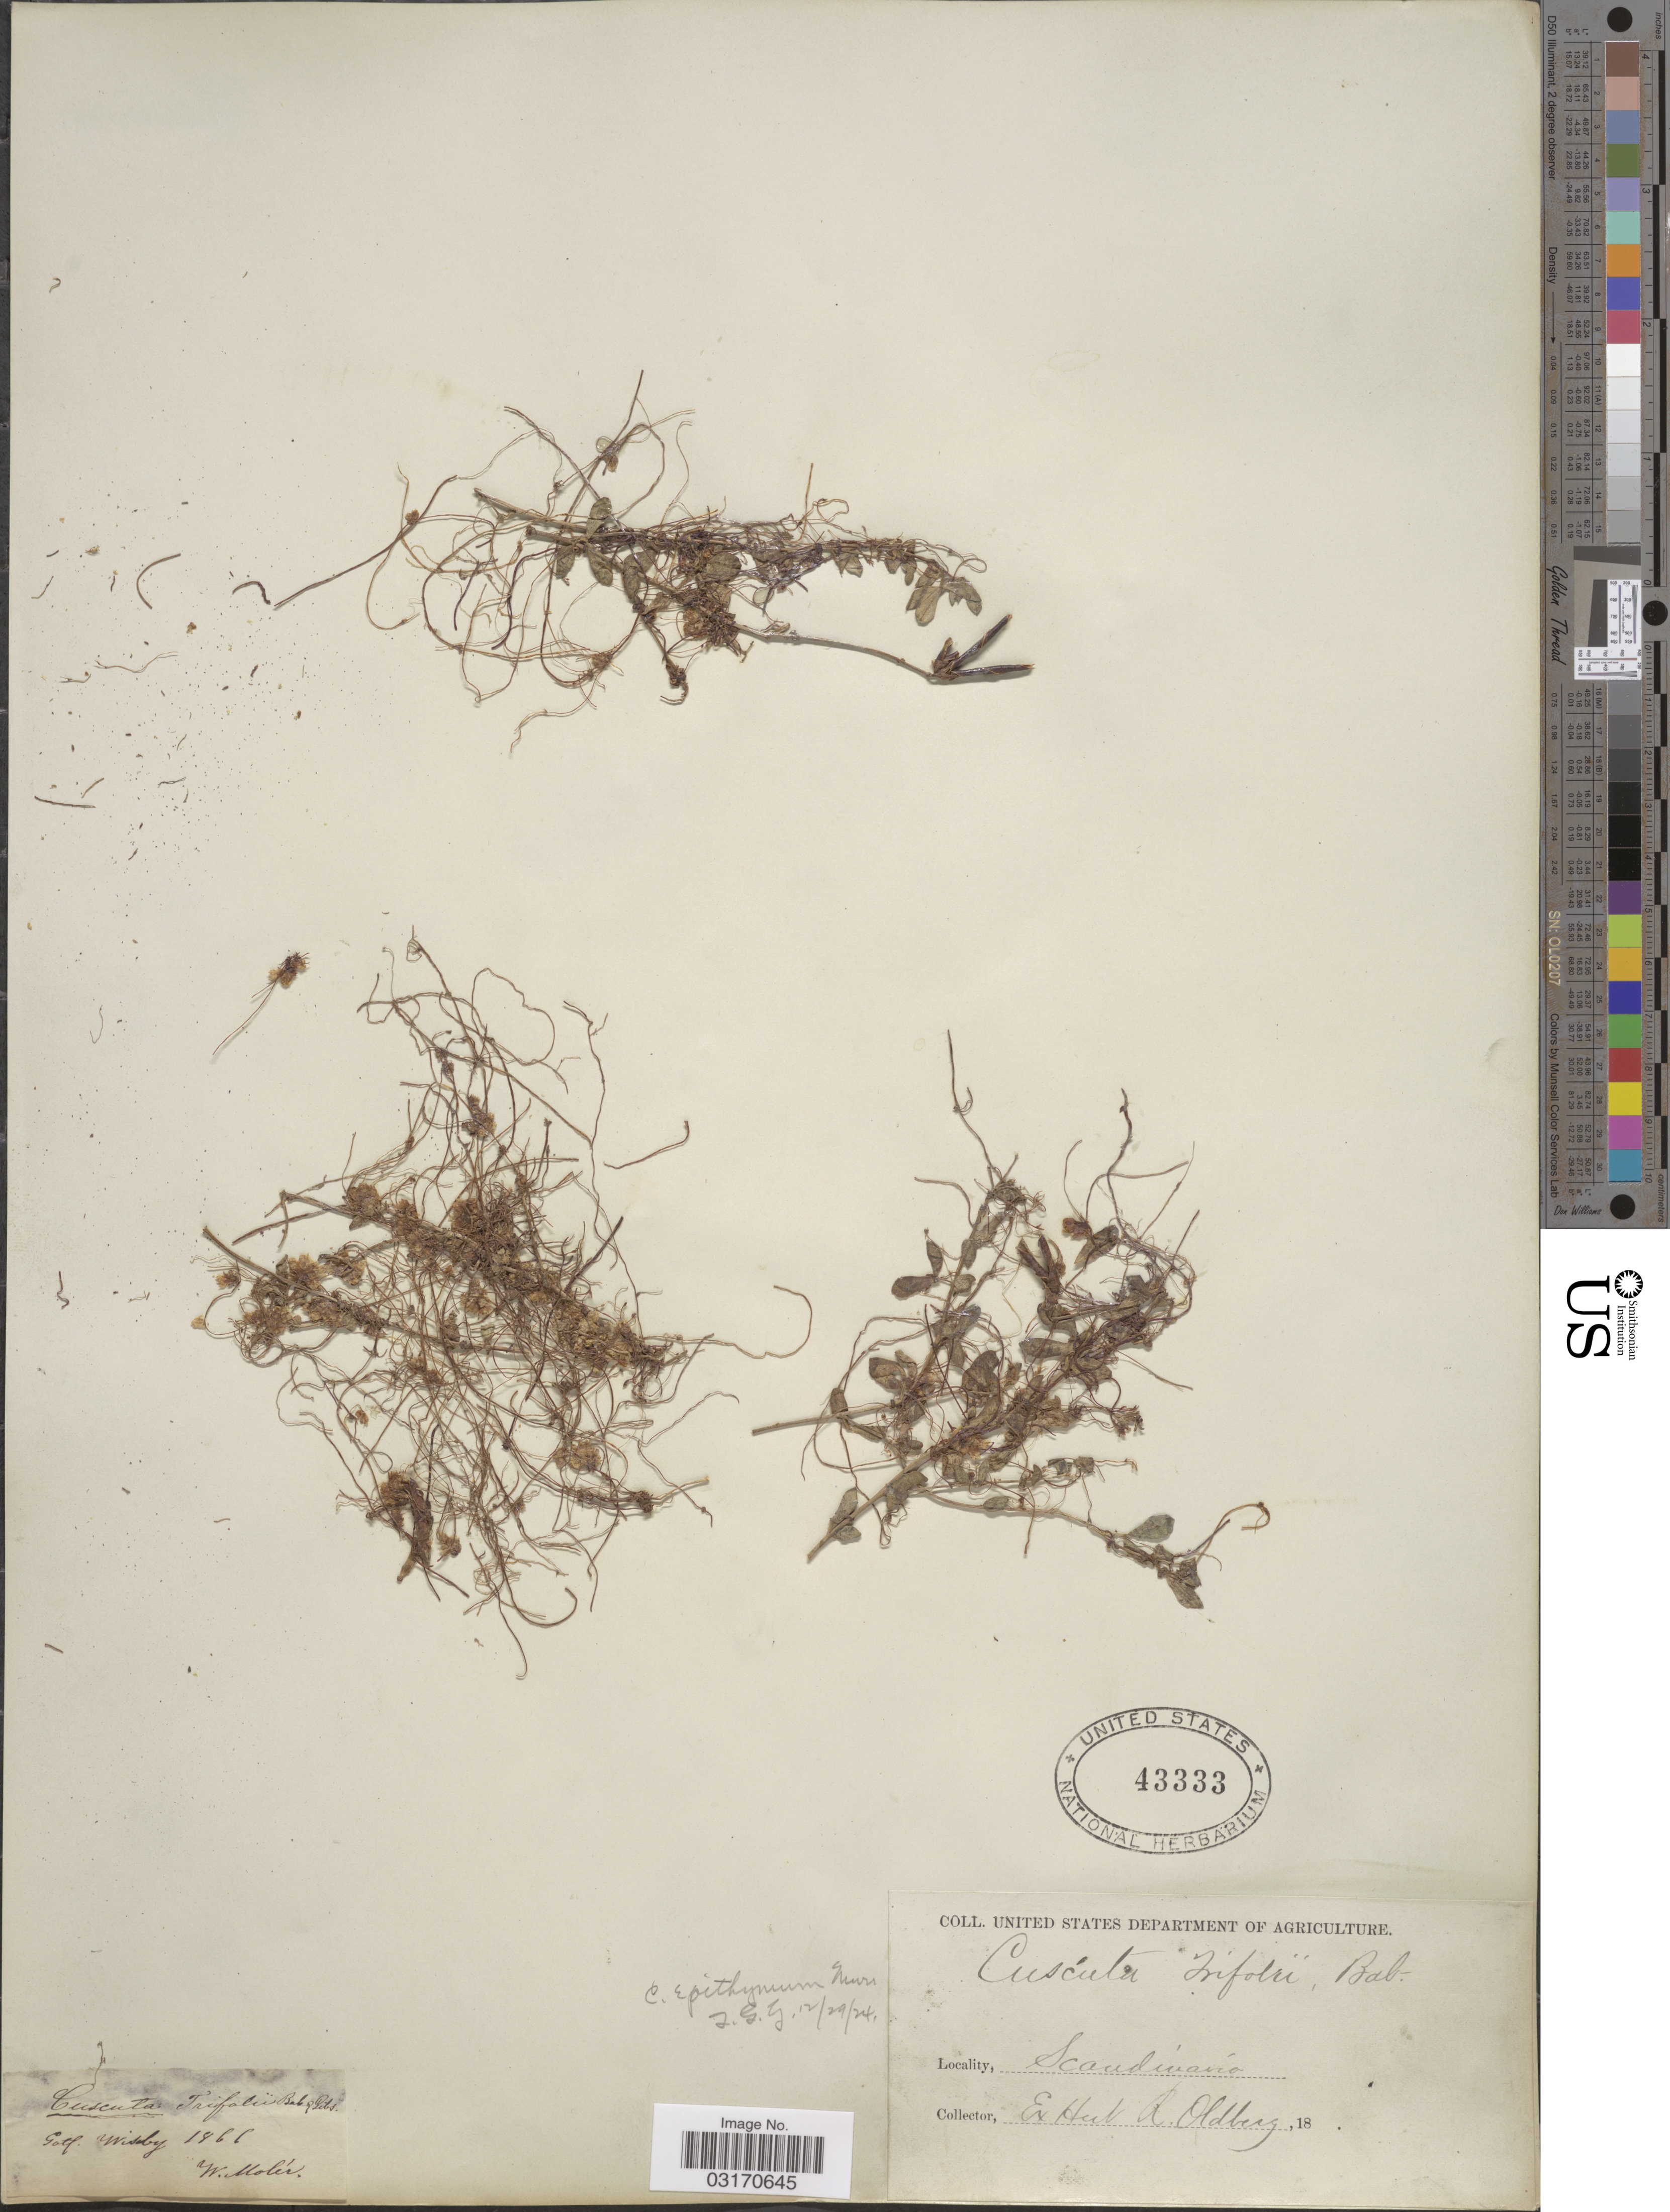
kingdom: Plantae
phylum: Tracheophyta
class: Magnoliopsida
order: Solanales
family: Convolvulaceae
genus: Cuscuta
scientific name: Cuscuta epithymum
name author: Murray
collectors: W. Molér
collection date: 1966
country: Sweden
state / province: Gotland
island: Gotland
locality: Scandinavia. Gotl. Wisby.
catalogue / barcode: US 43333